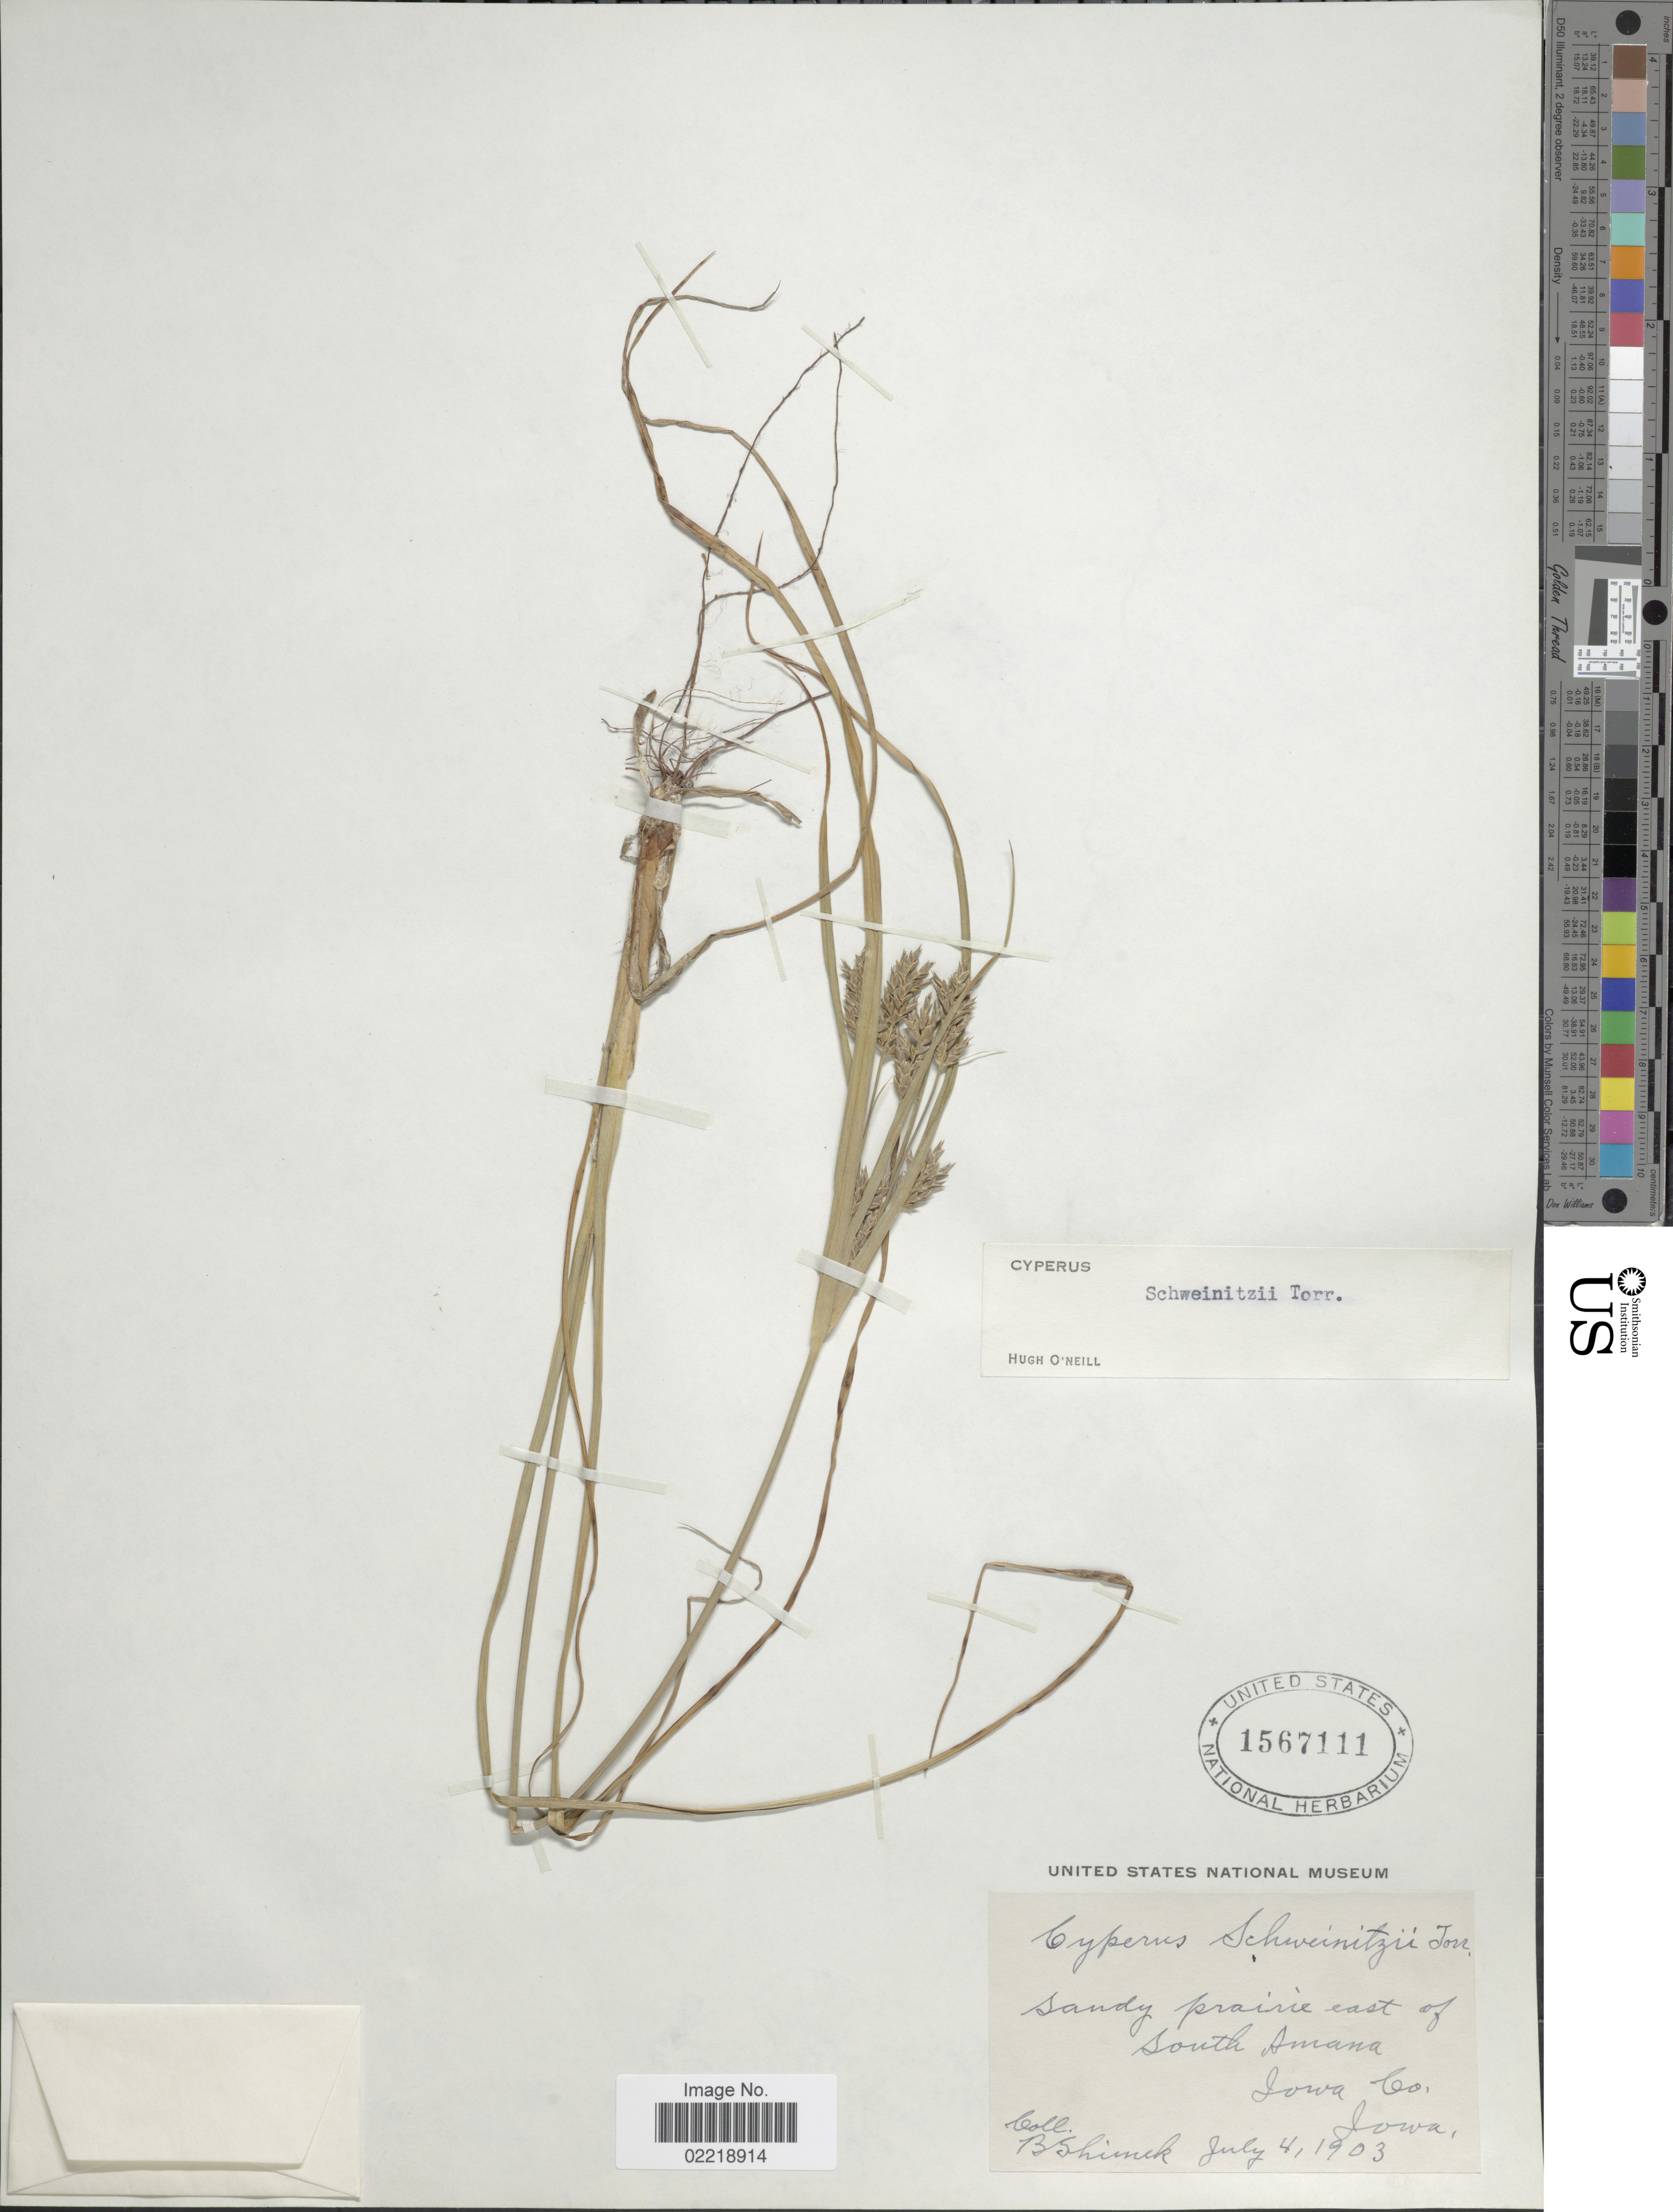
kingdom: Plantae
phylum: Tracheophyta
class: Liliopsida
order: Poales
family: Cyperaceae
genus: Cyperus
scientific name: Cyperus schweinitzii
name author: Torr.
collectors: B. Shimek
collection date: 1903-07-04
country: United States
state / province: Iowa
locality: Sandy prairie east of south Amana, Iowa Co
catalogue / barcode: US 1567111